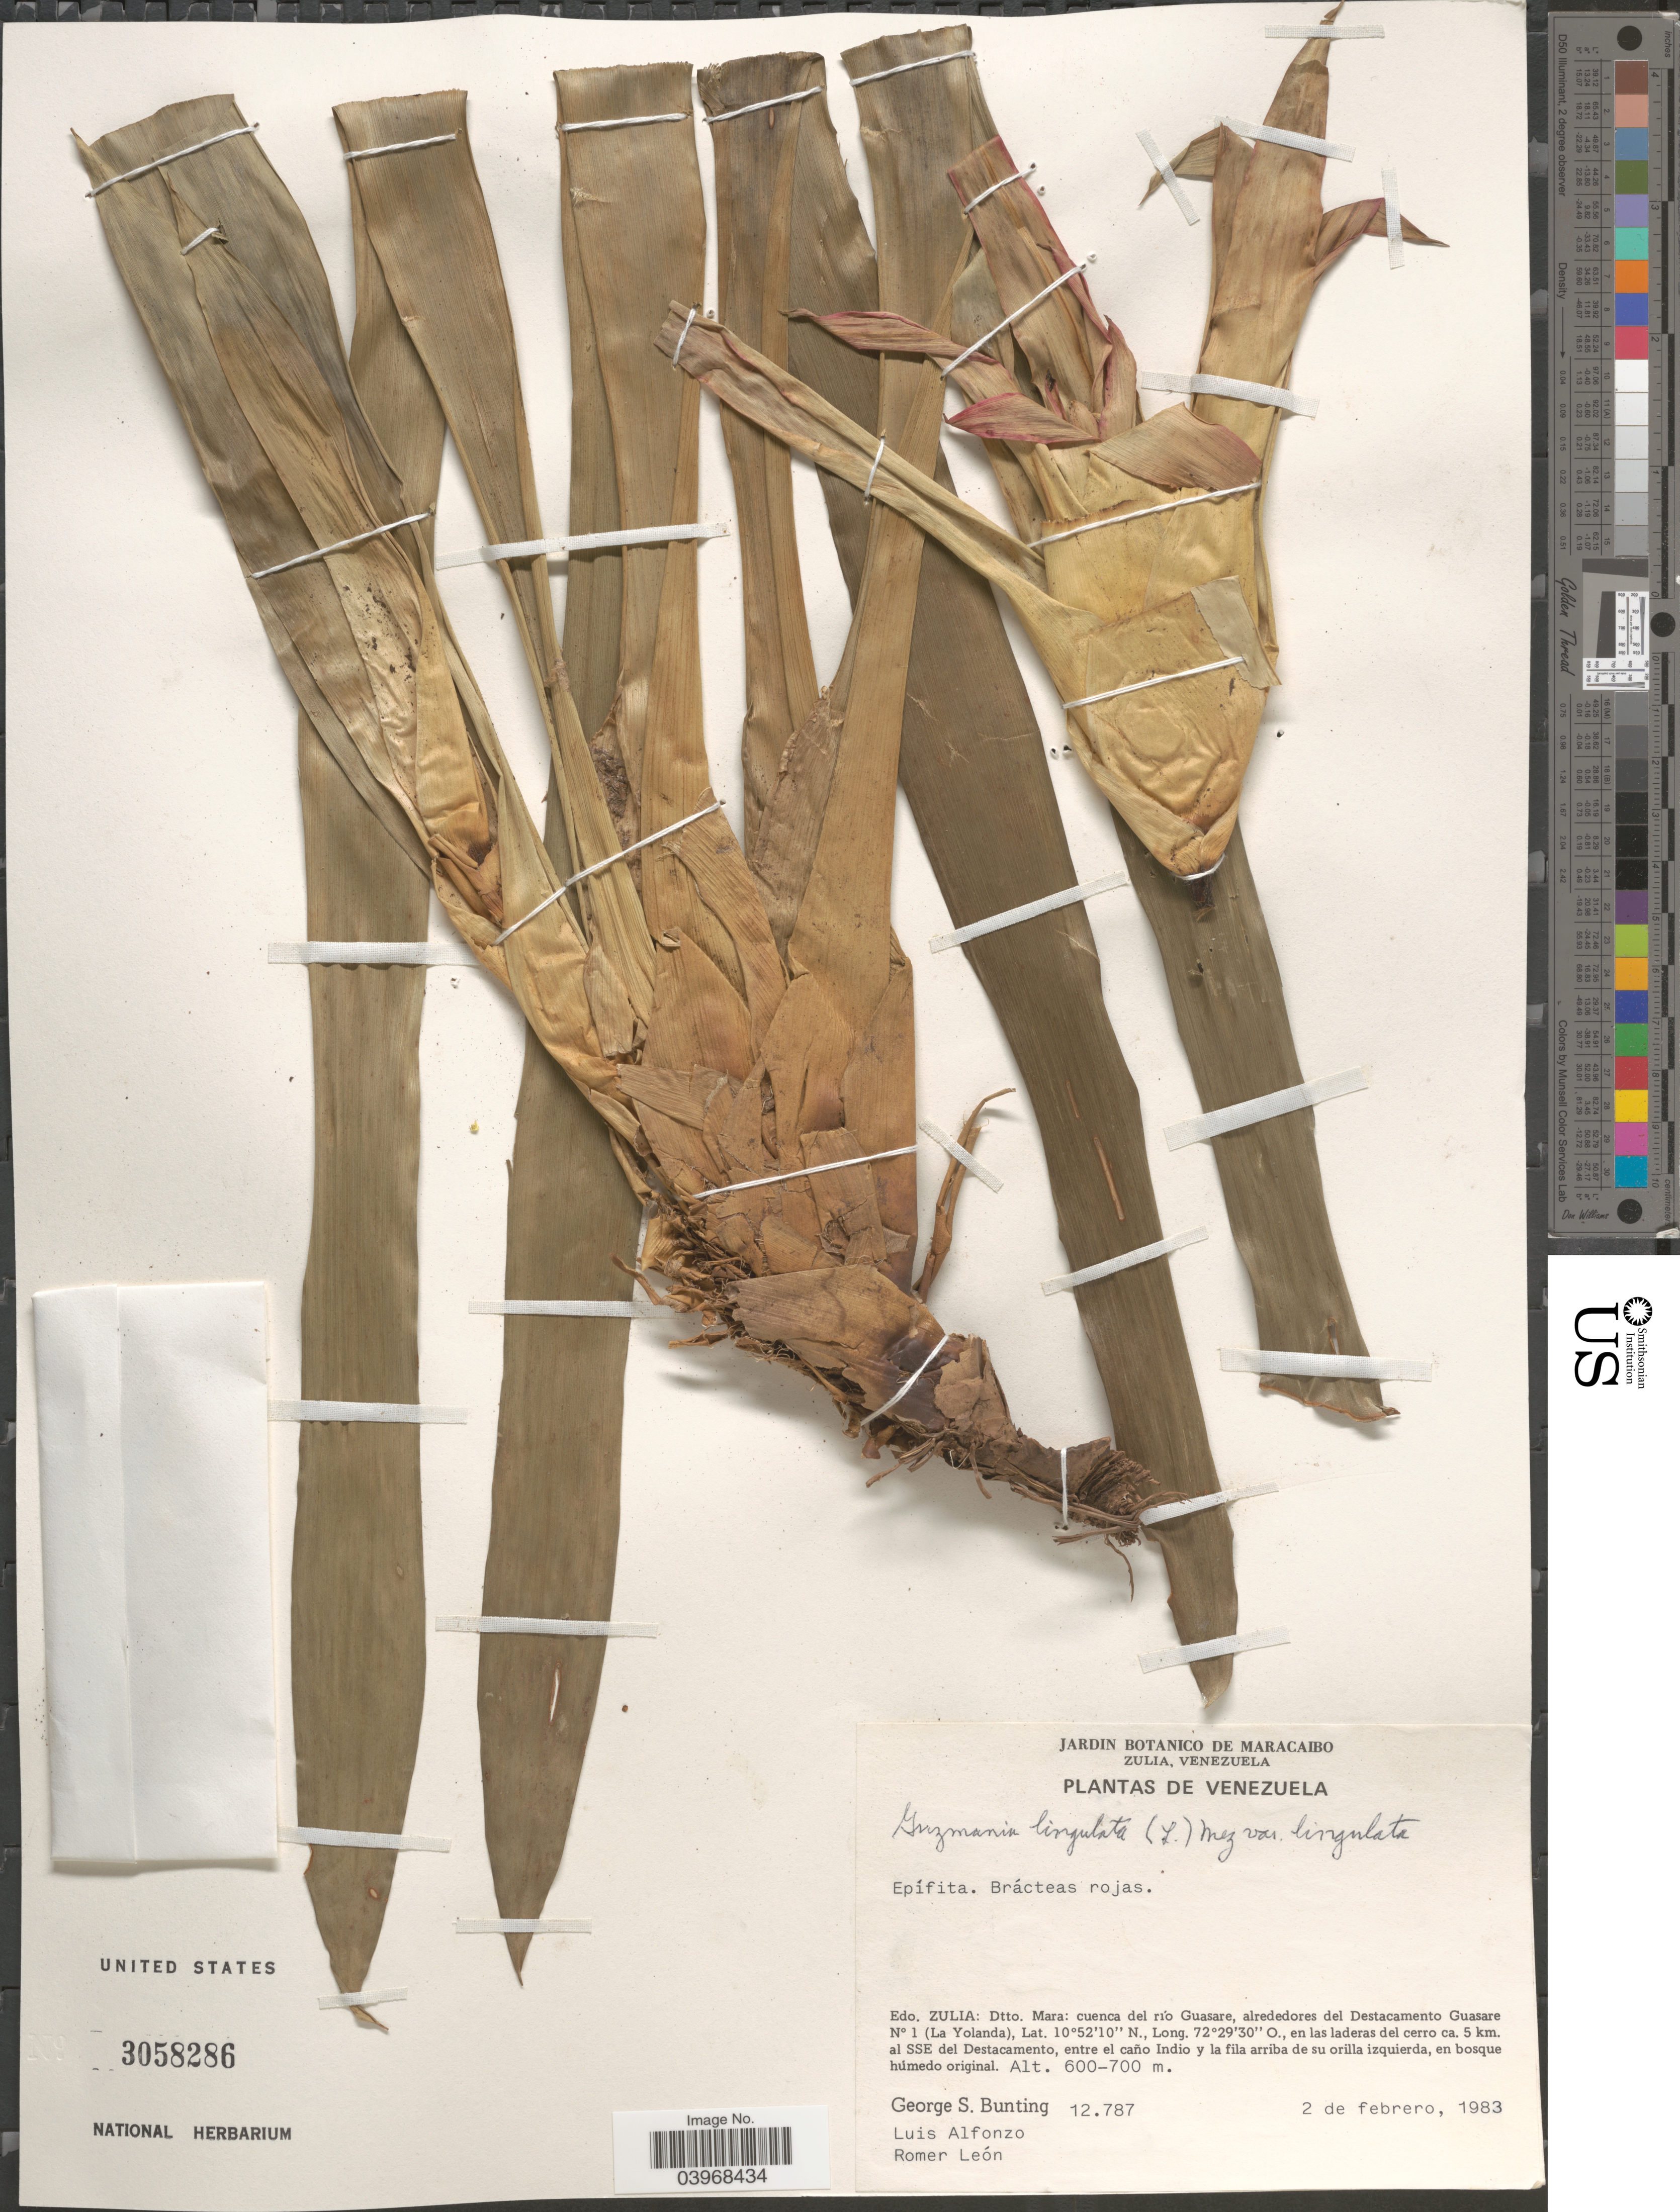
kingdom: Plantae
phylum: Tracheophyta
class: Liliopsida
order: Poales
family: Bromeliaceae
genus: Guzmania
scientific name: Guzmania lingulata var. lingulata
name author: (L.) Mez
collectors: G. S. Bunting, L. Alfonzo & R. León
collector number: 12787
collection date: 1983-02-02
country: Venezuela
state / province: Zulia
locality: Dtto. Mara: cuenca del rio Guasare, alrededores del Destacamento Guasare Nº 1 (La Yolanda), en las laderas del cerro ca. 5 km. al SSE del Destacamento, entre el caño Indio y la fila arriba de su orilla izquierda.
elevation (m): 600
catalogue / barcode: US 3058286